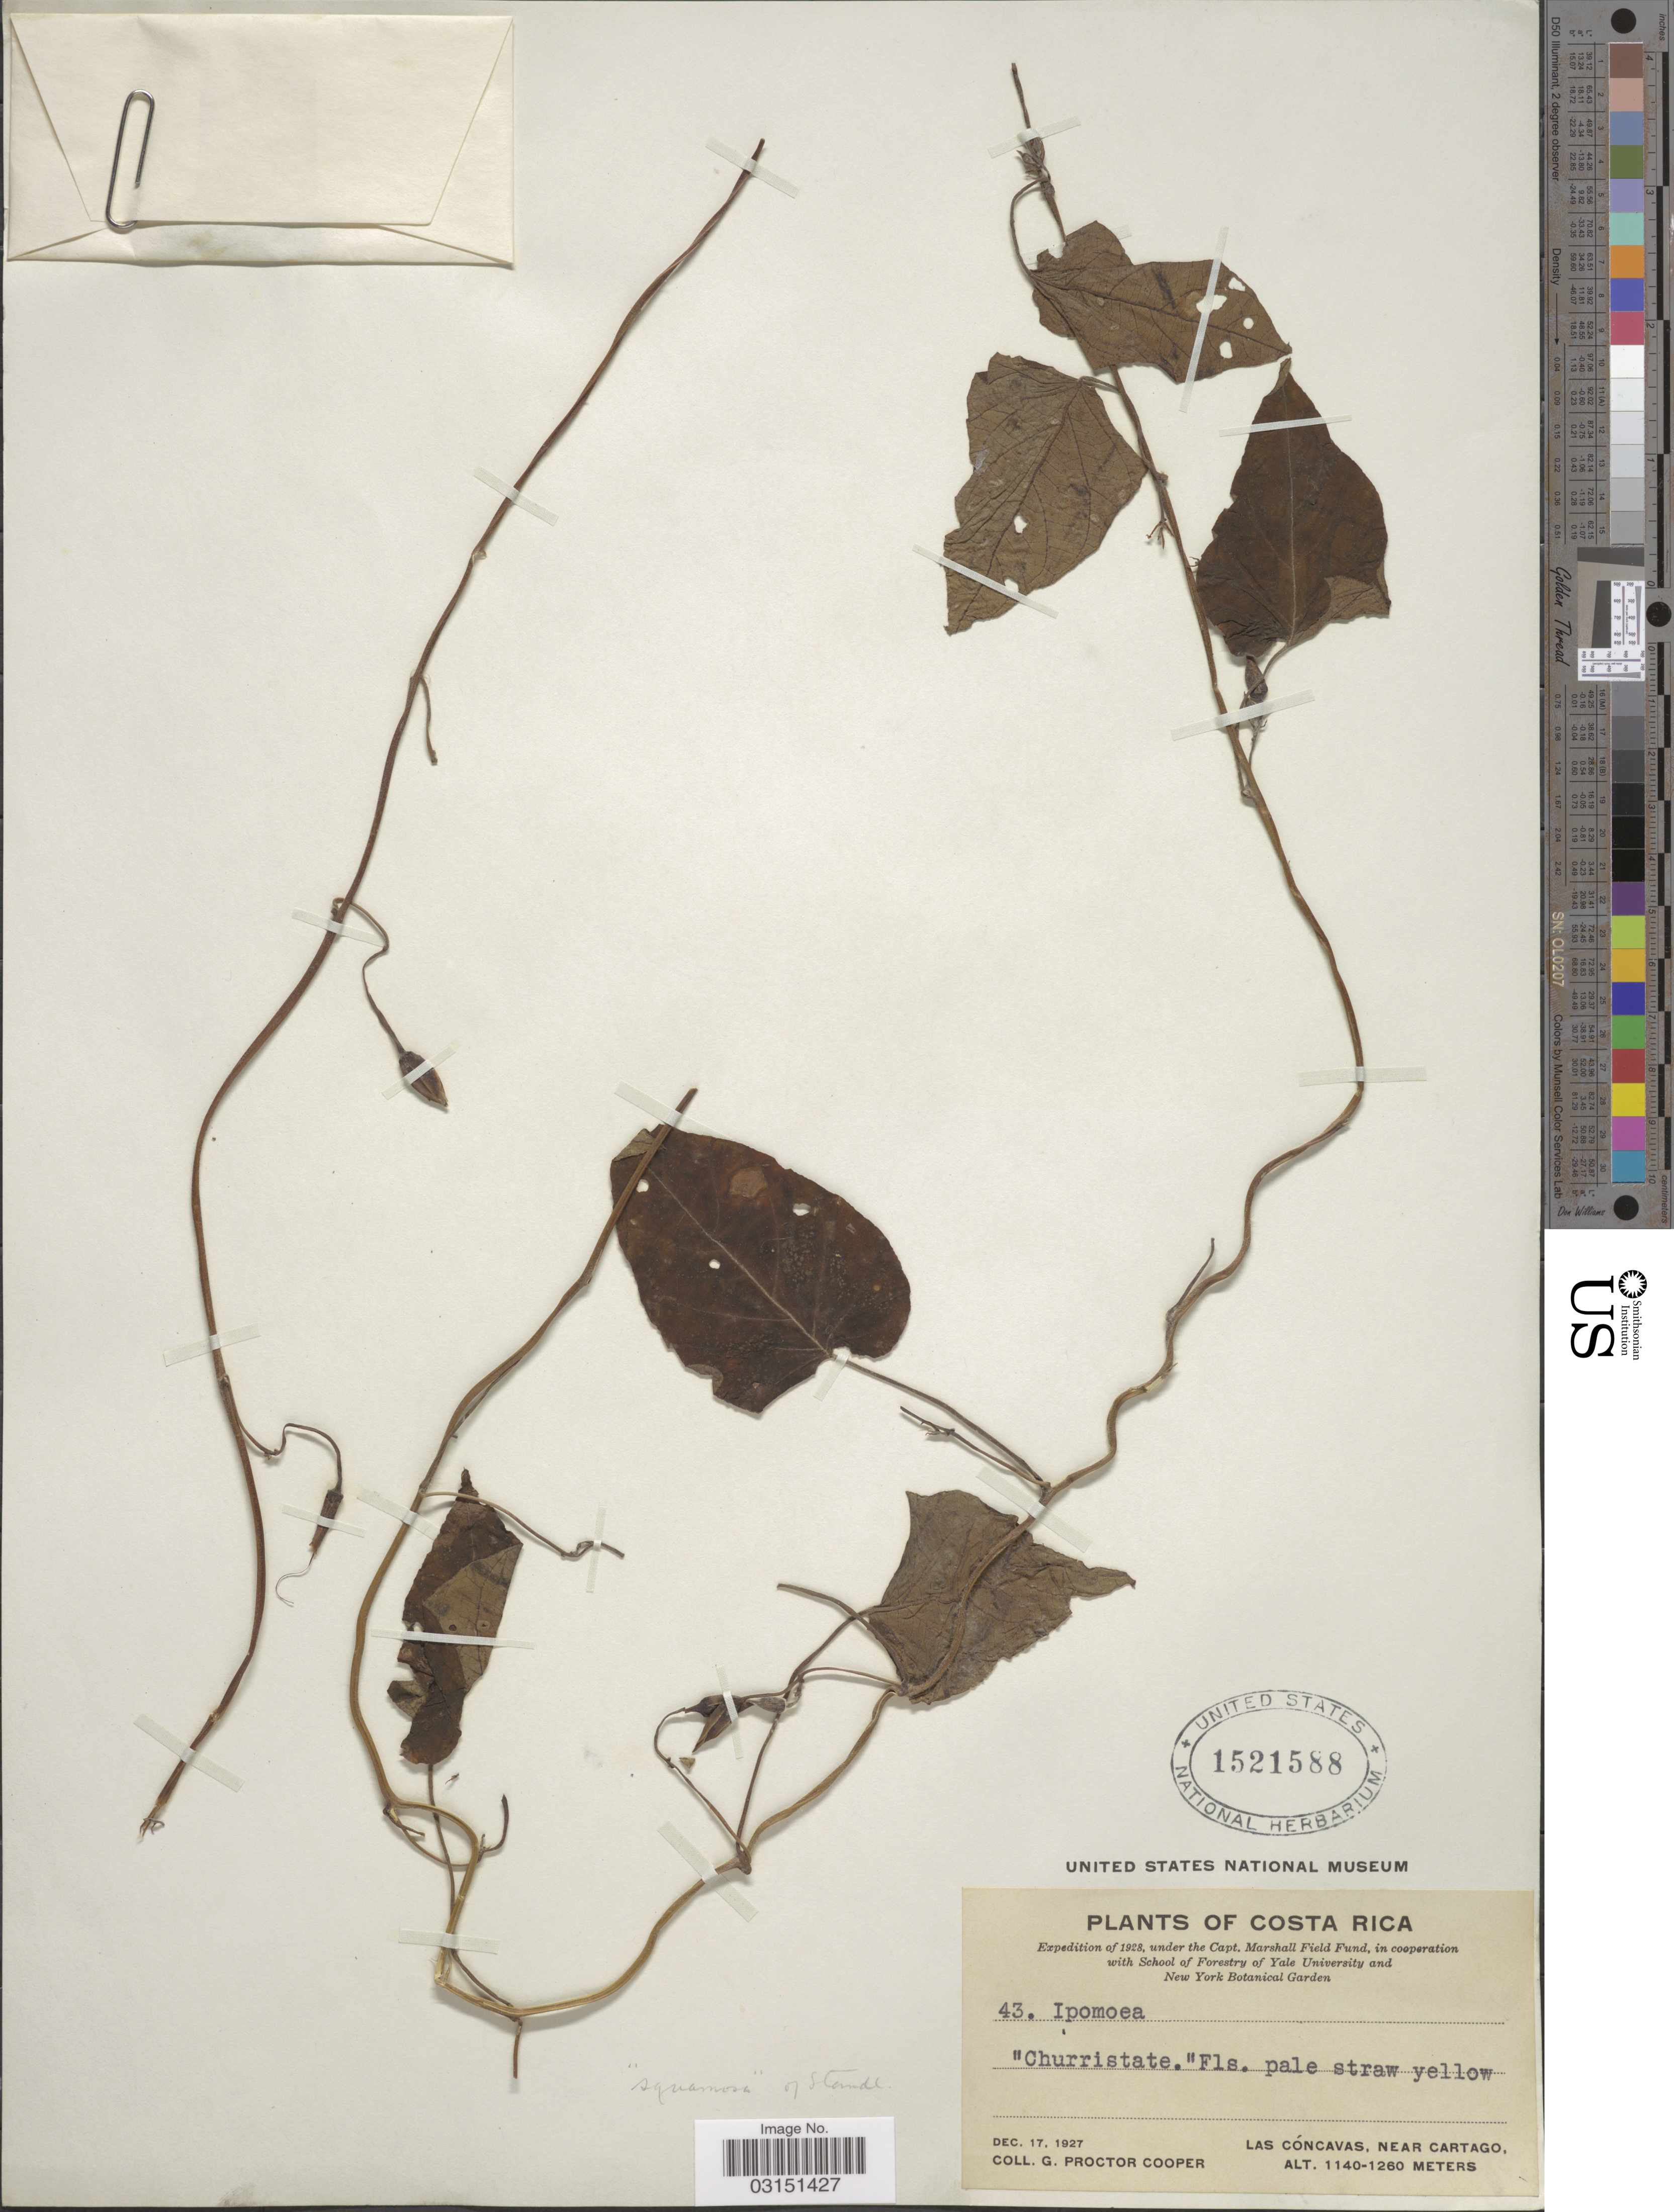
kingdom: Plantae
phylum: Tracheophyta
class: Magnoliopsida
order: Solanales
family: Convolvulaceae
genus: Ipomoea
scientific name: Ipomoea squamosa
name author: Choisy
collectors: G. Cooper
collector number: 43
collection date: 1927-12-17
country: Costa Rica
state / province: Cartago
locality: Las Cóncavas, near Cartago.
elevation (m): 1140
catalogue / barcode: US 1521588